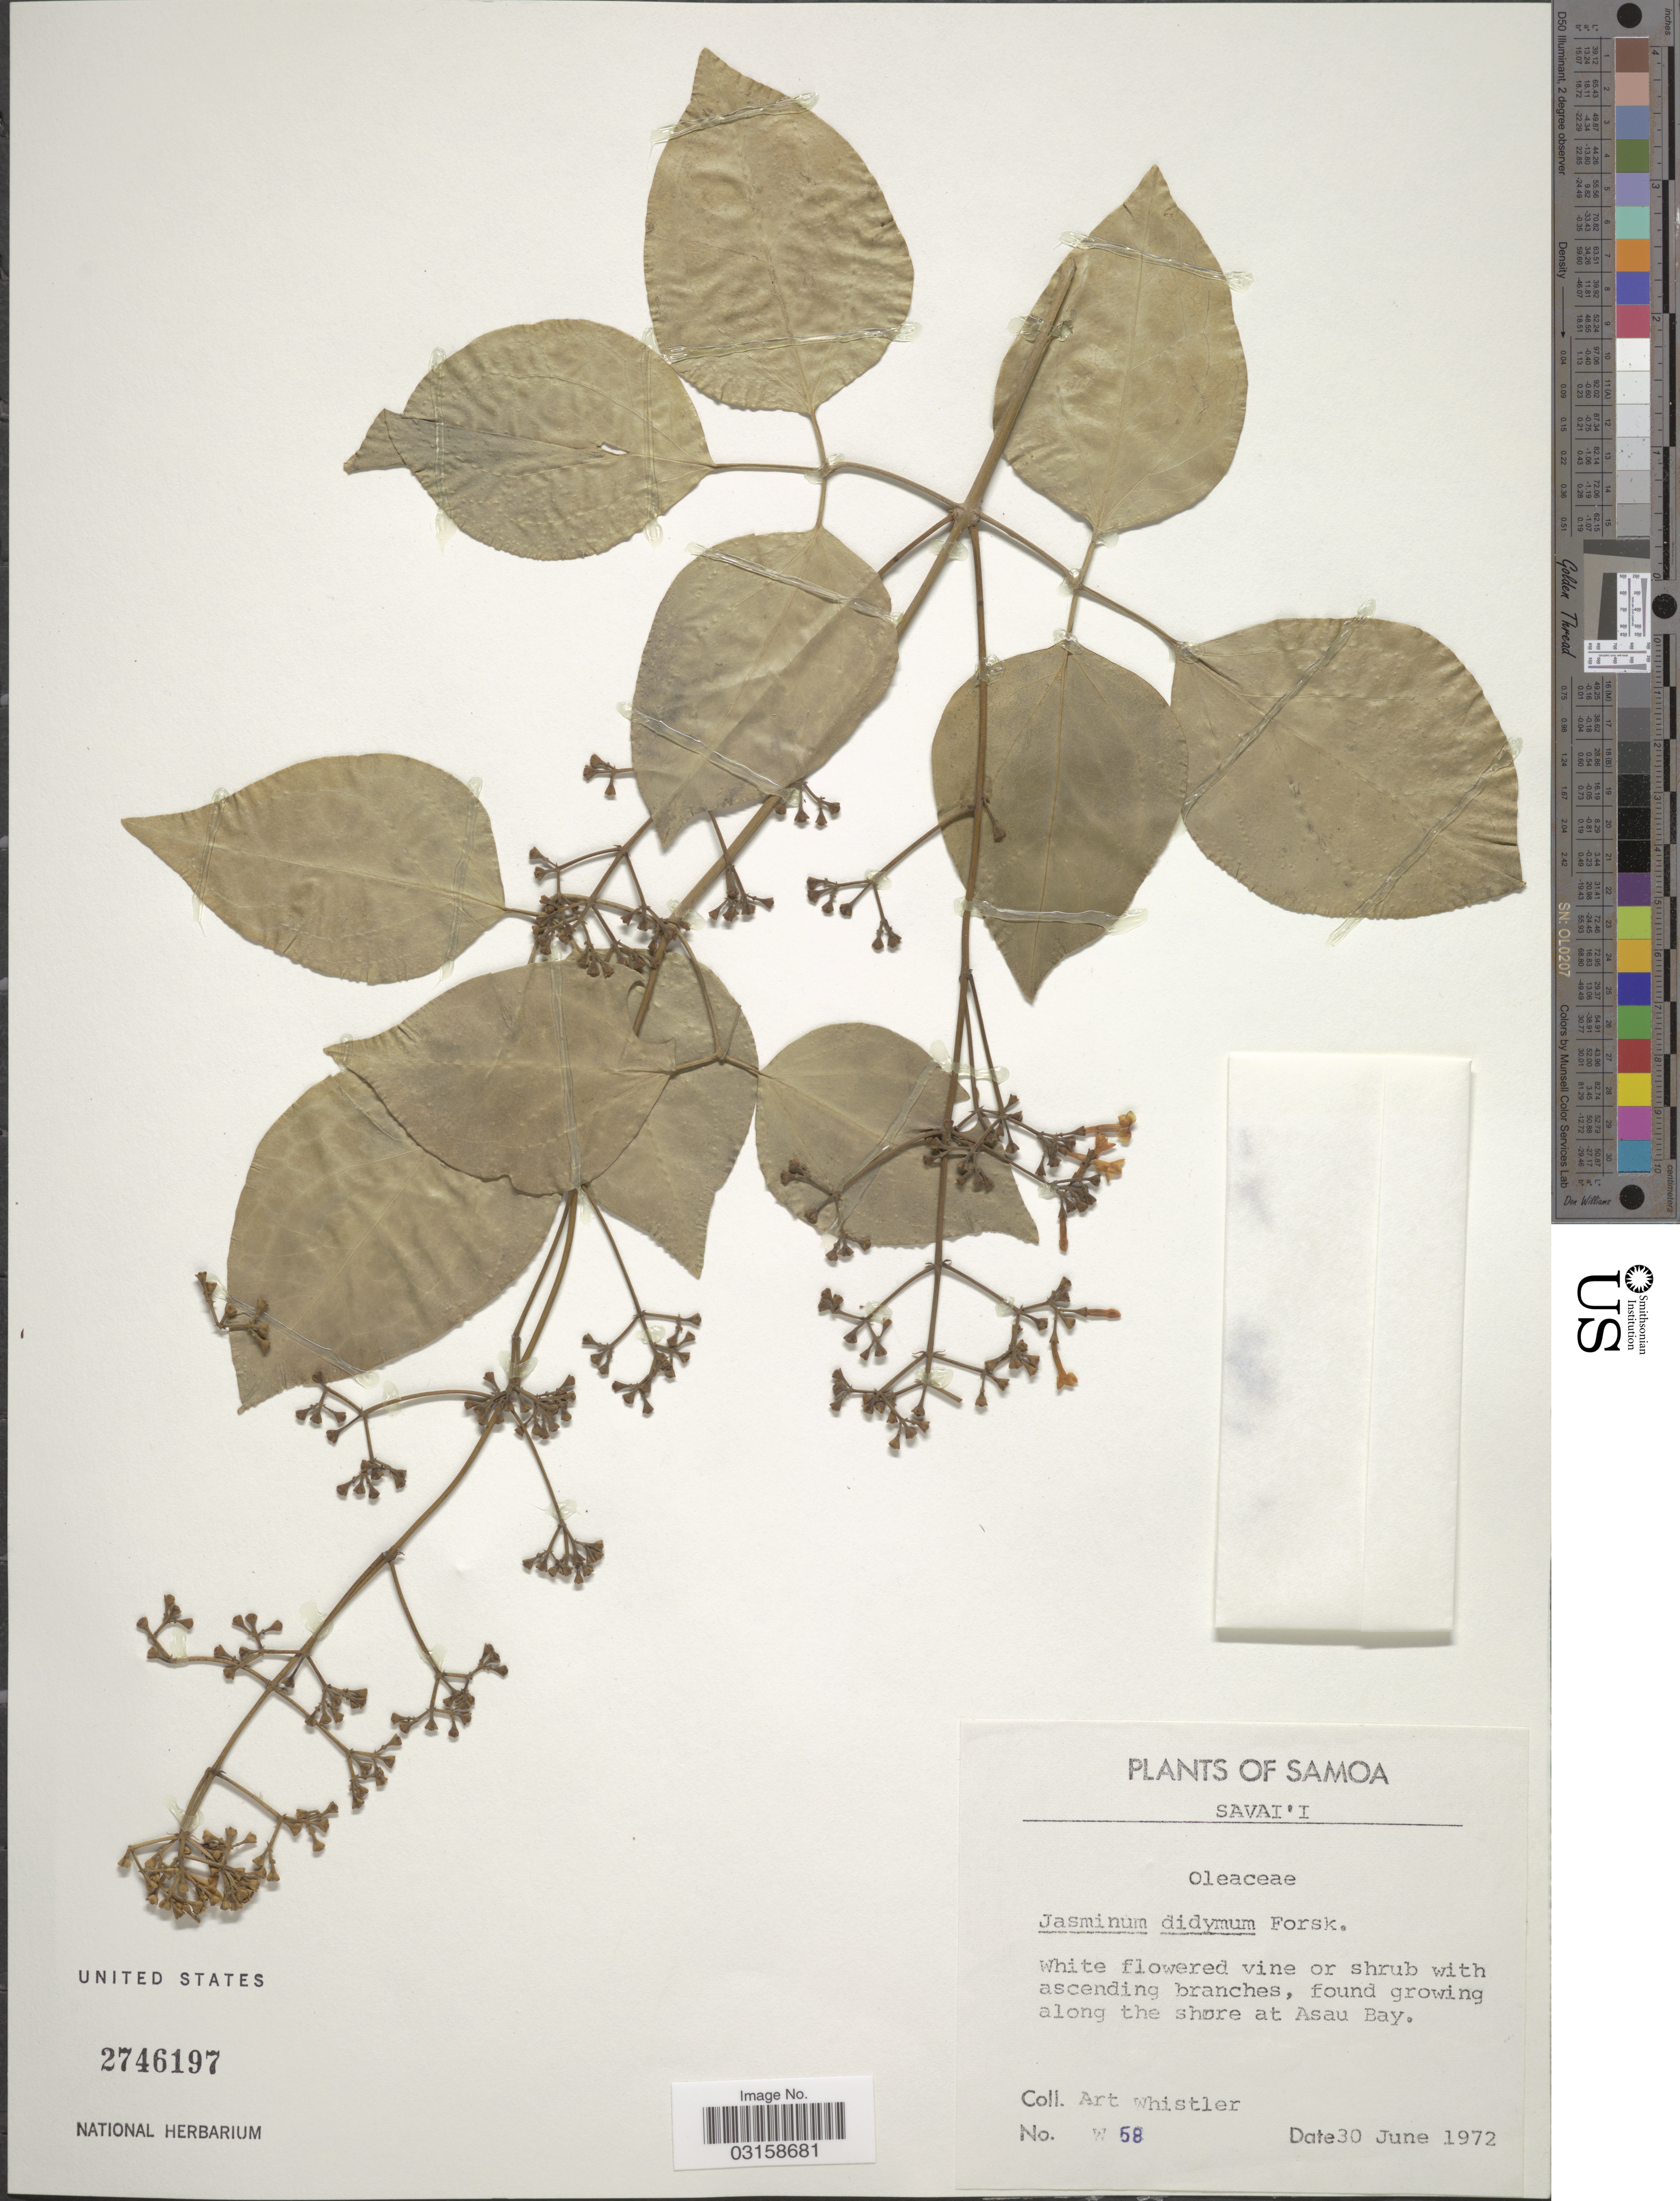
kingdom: Plantae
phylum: Tracheophyta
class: Magnoliopsida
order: Lamiales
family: Oleaceae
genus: Jasminum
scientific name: Jasminum didymum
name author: G. Forst.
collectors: A. Whistler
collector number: W58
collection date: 1972-06-30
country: Samoa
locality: Samoa. Savai'i. Along the shore at Asau Bay.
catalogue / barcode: US 2746197